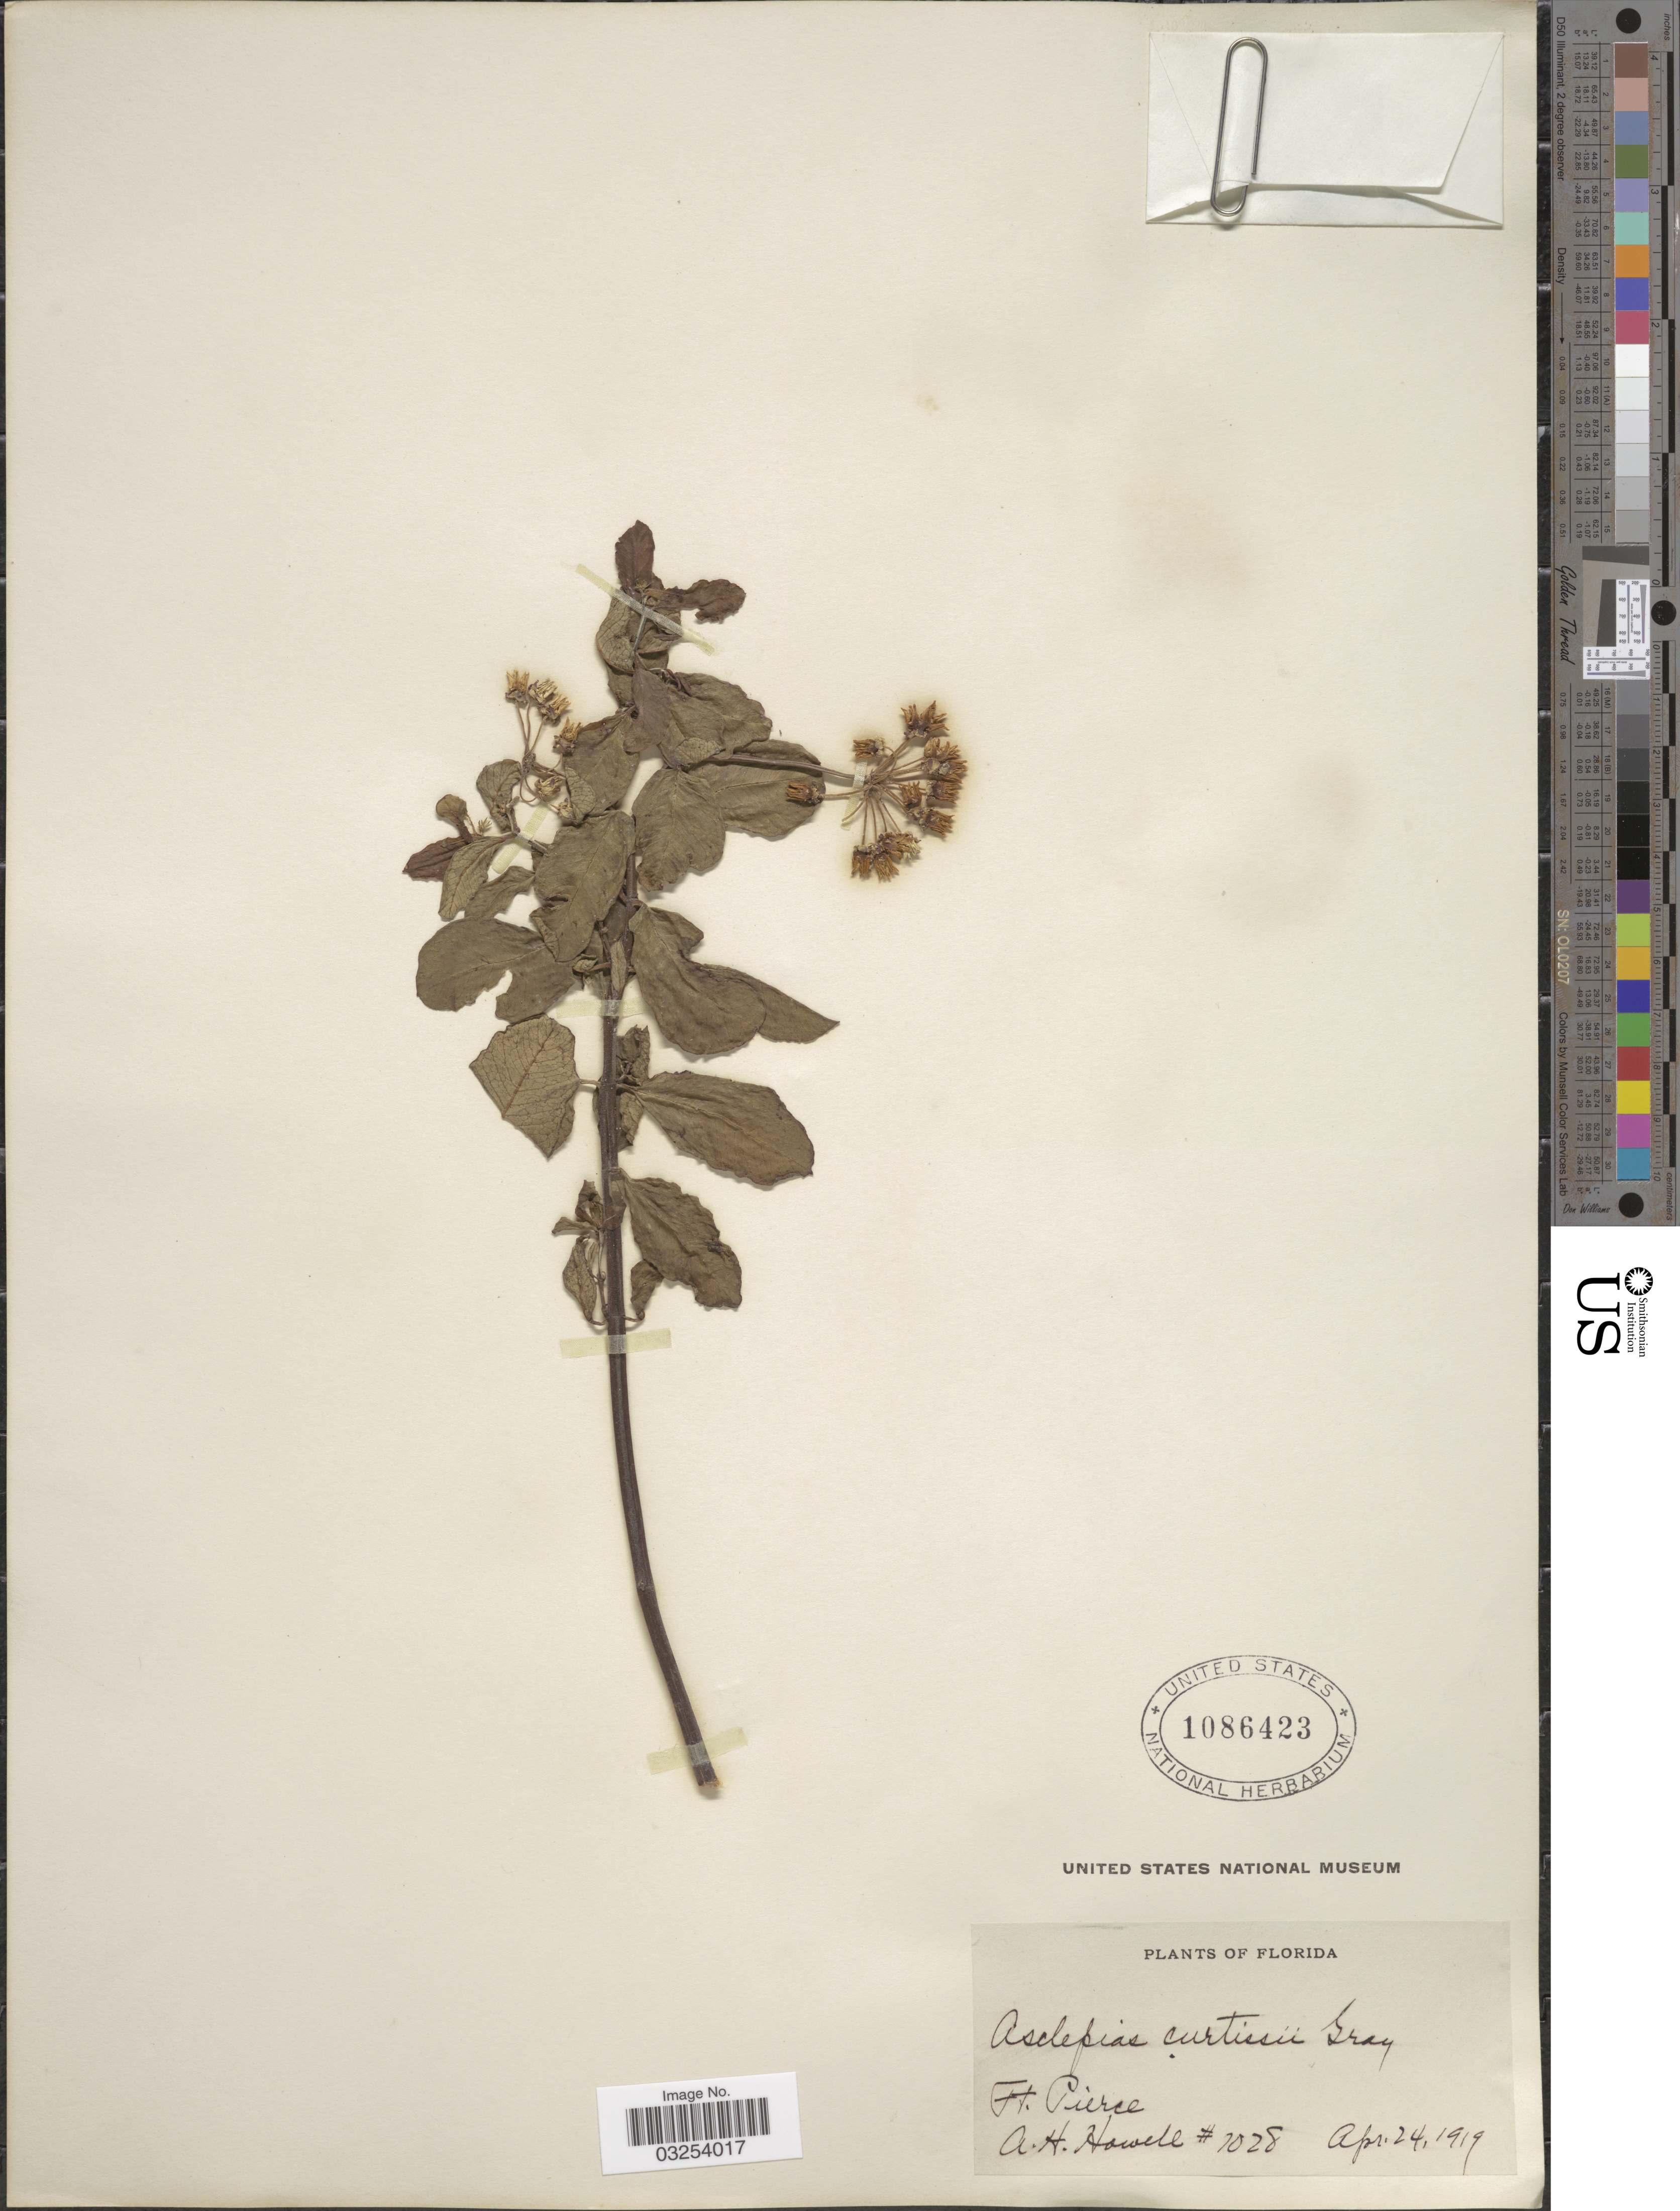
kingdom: Plantae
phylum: Tracheophyta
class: Magnoliopsida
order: Gentianales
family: Apocynaceae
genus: Asclepias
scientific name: Asclepias curtissii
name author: A. Gray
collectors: A. Howell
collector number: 1028*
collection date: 1919-04-24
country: United States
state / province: Florida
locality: Ft. Pierce.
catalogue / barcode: US 1086423